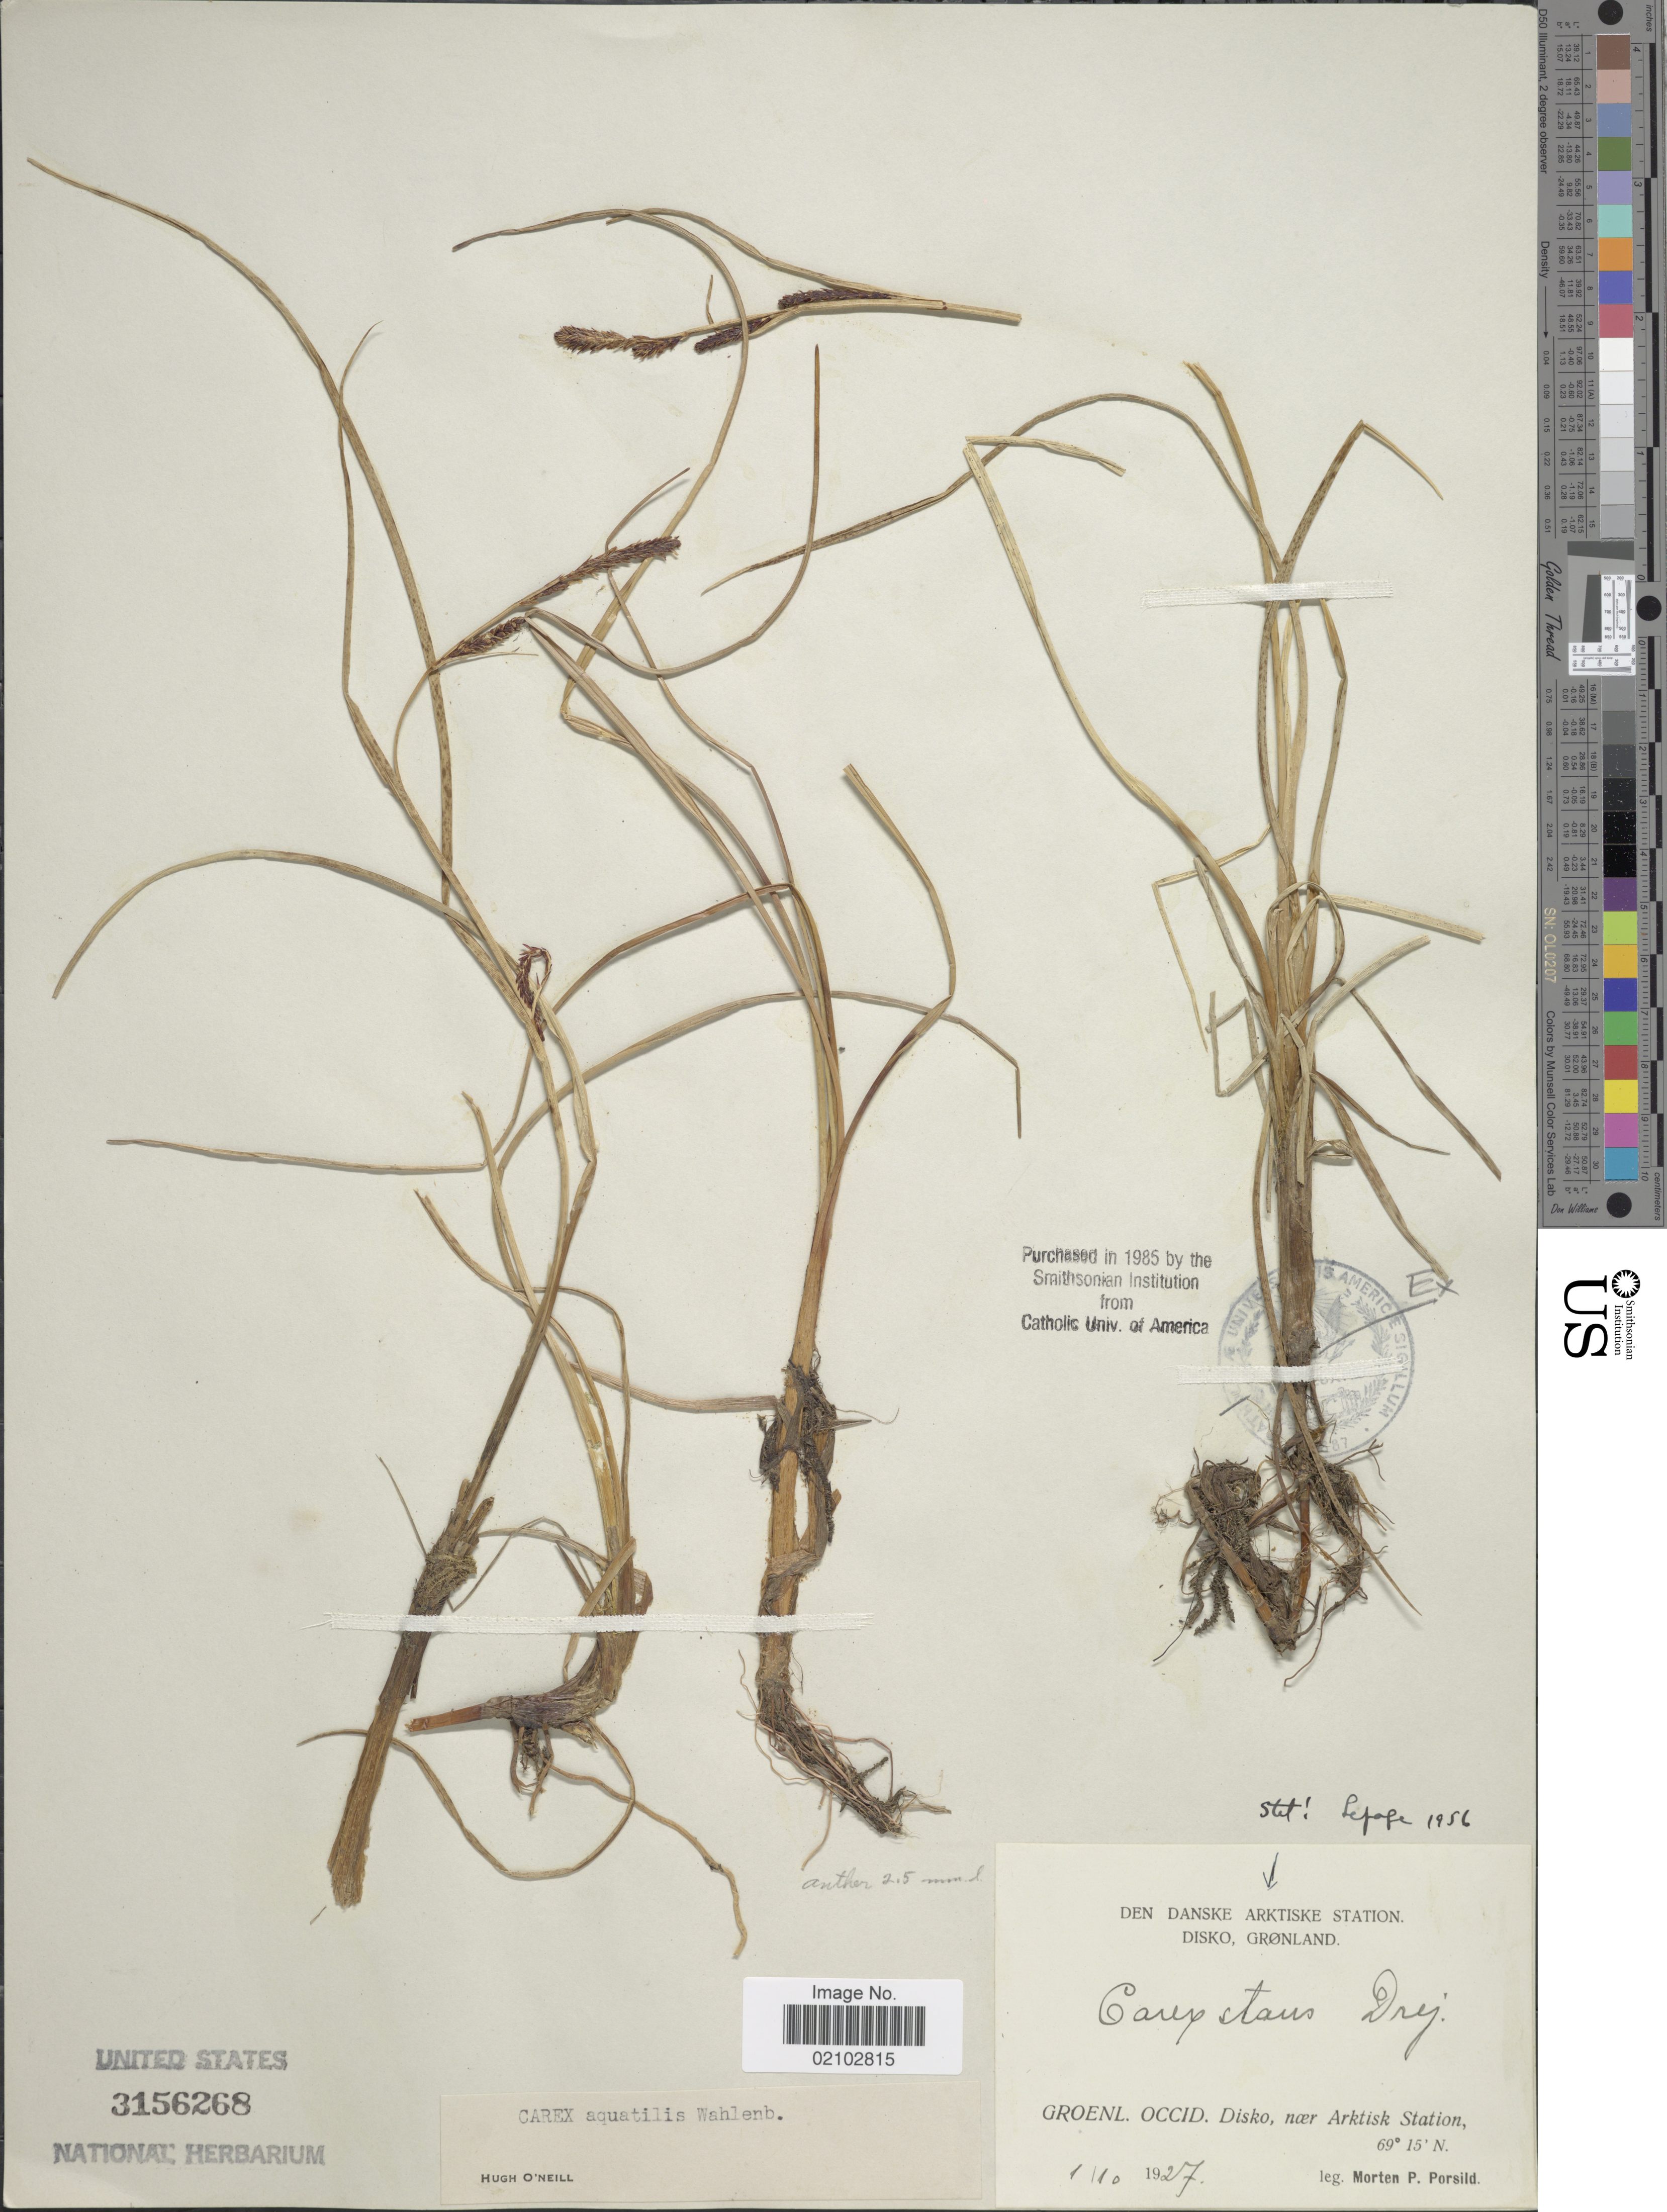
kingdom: Plantae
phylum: Tracheophyta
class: Liliopsida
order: Poales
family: Cyperaceae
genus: Carex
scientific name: Carex aquatilis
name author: Wahlenb.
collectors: M. P. Porsild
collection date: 1927-10-01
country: Greenland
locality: Groenl. Occid. Disko, near Artisk Station.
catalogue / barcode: US 3156268